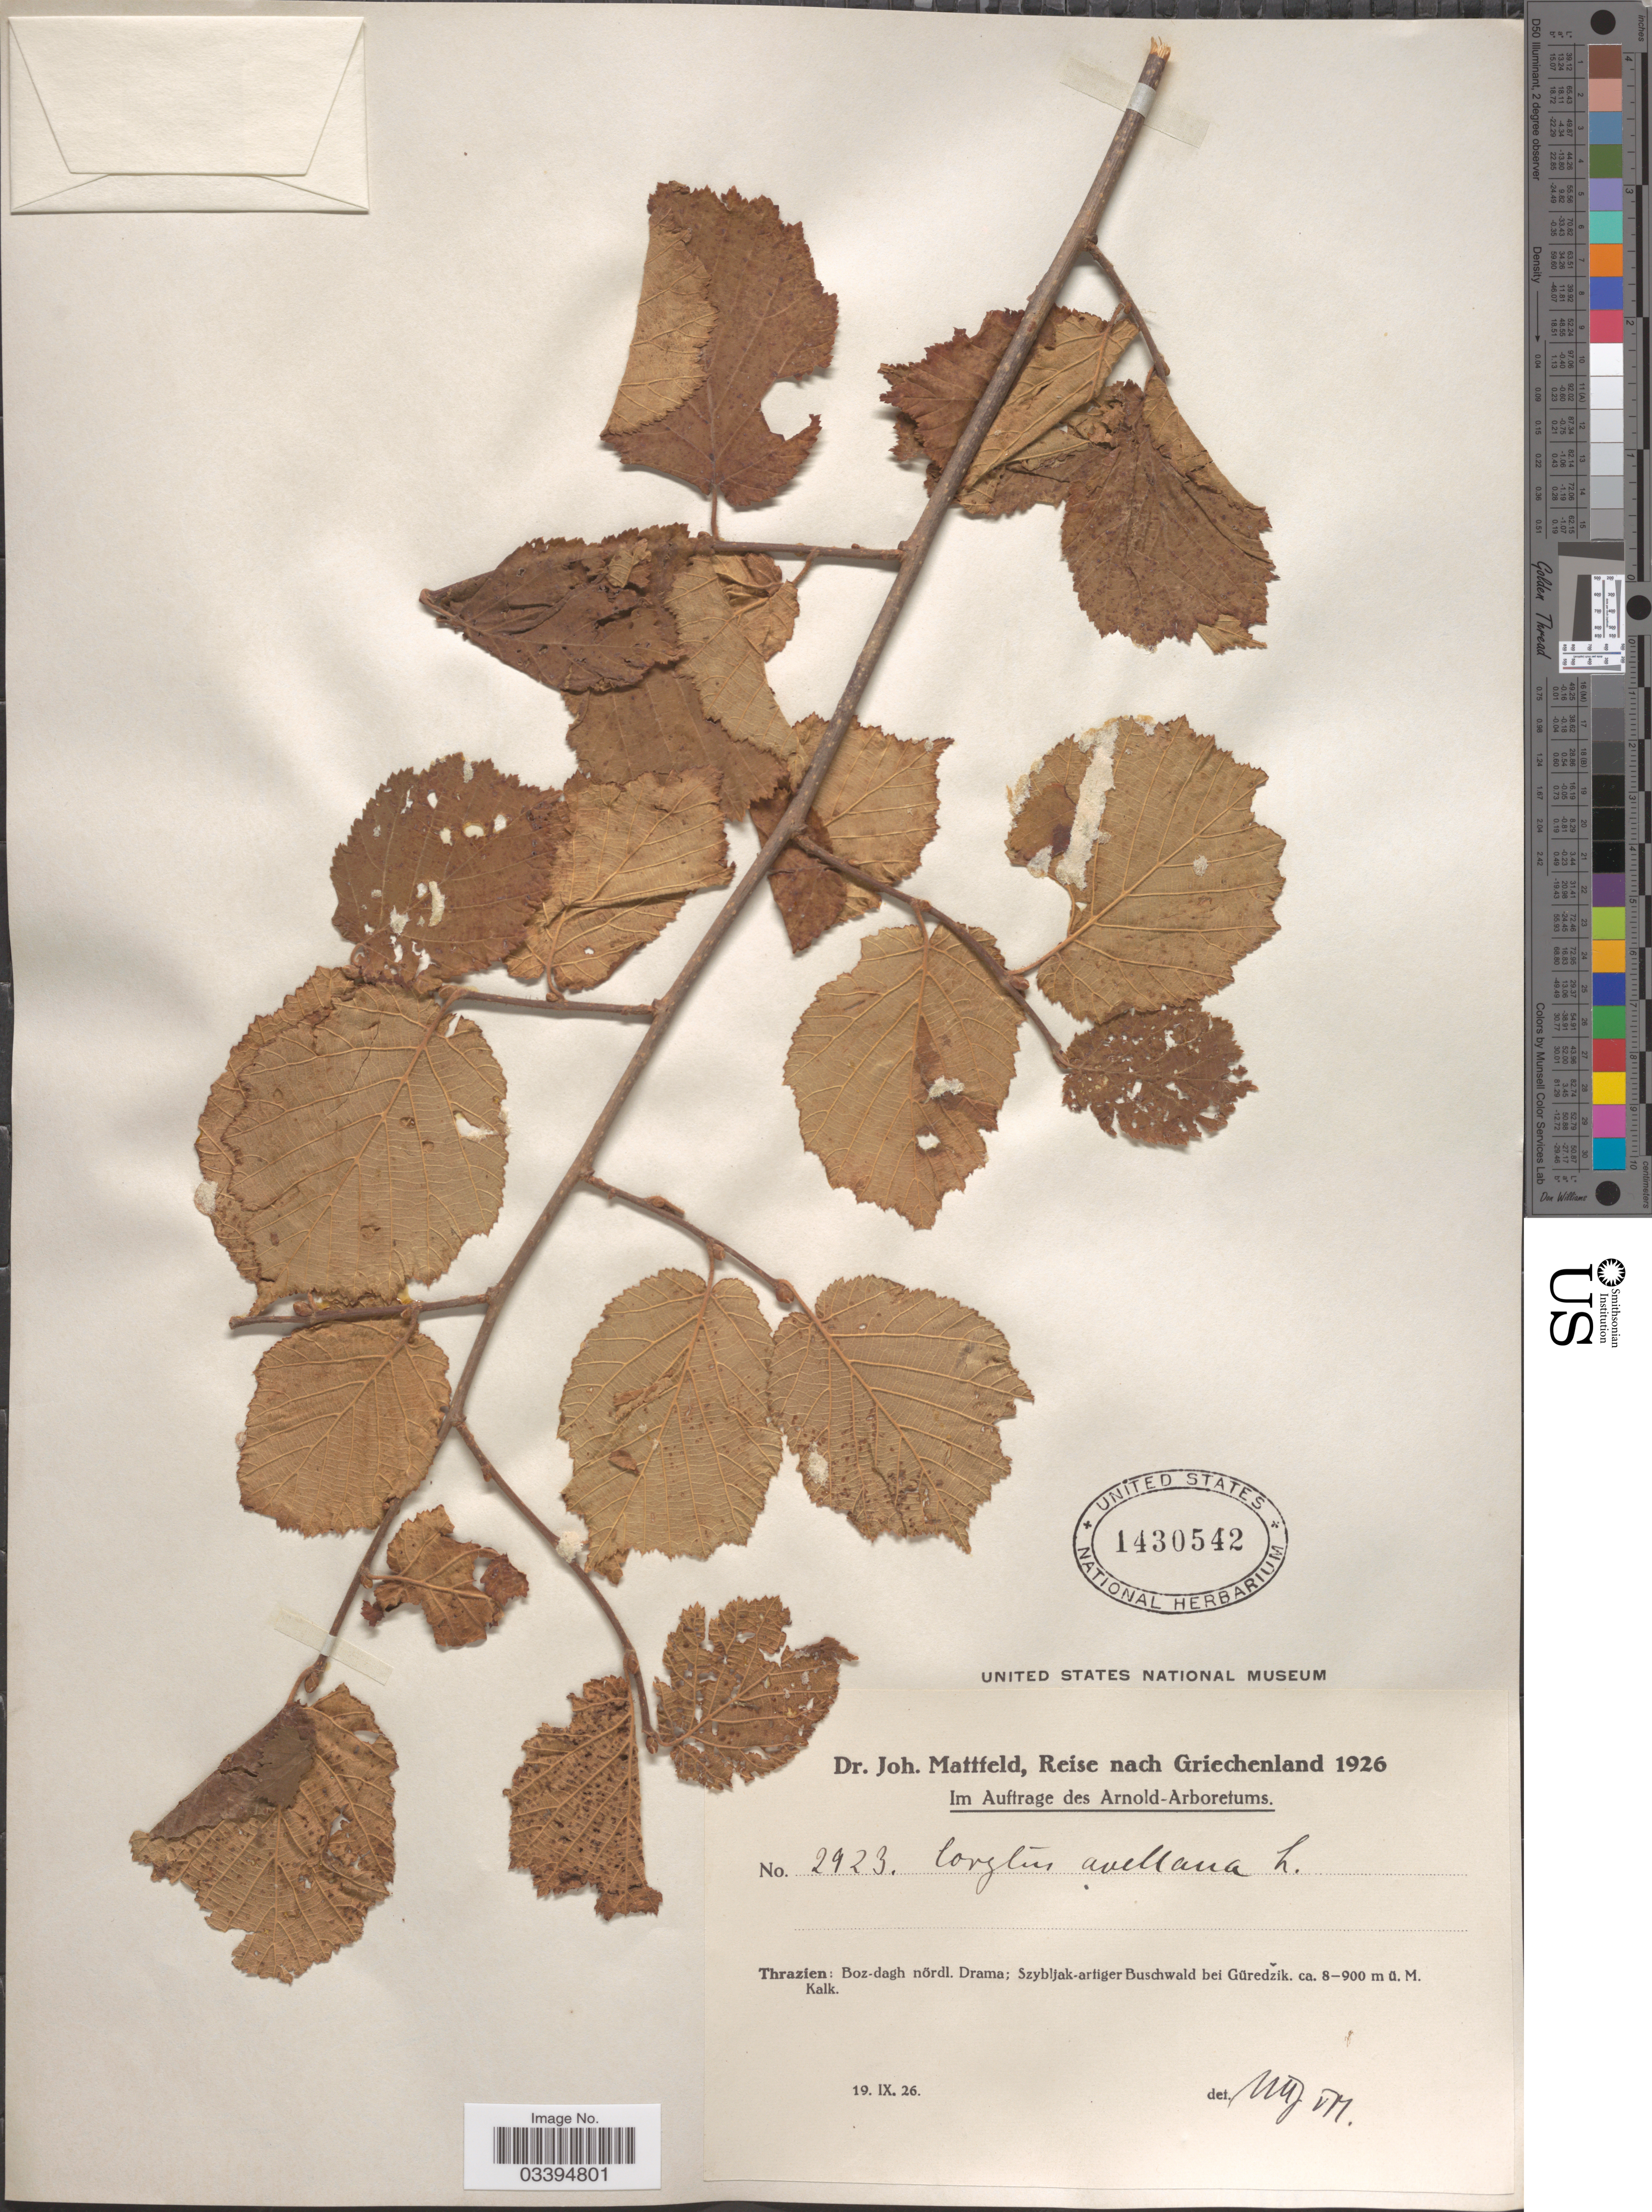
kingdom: Plantae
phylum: Tracheophyta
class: Magnoliopsida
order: Fagales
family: Betulaceae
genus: Corylus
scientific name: Corylus avellana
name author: L.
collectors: J. Mattfeld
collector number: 2923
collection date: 1926-09-19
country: Greece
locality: Griechenland. Thrazien: Boz-dagh nördl. Drama; Szybljak-artiger-Buschwald bei Güredzik. Kalk.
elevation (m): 800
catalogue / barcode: US 1430542